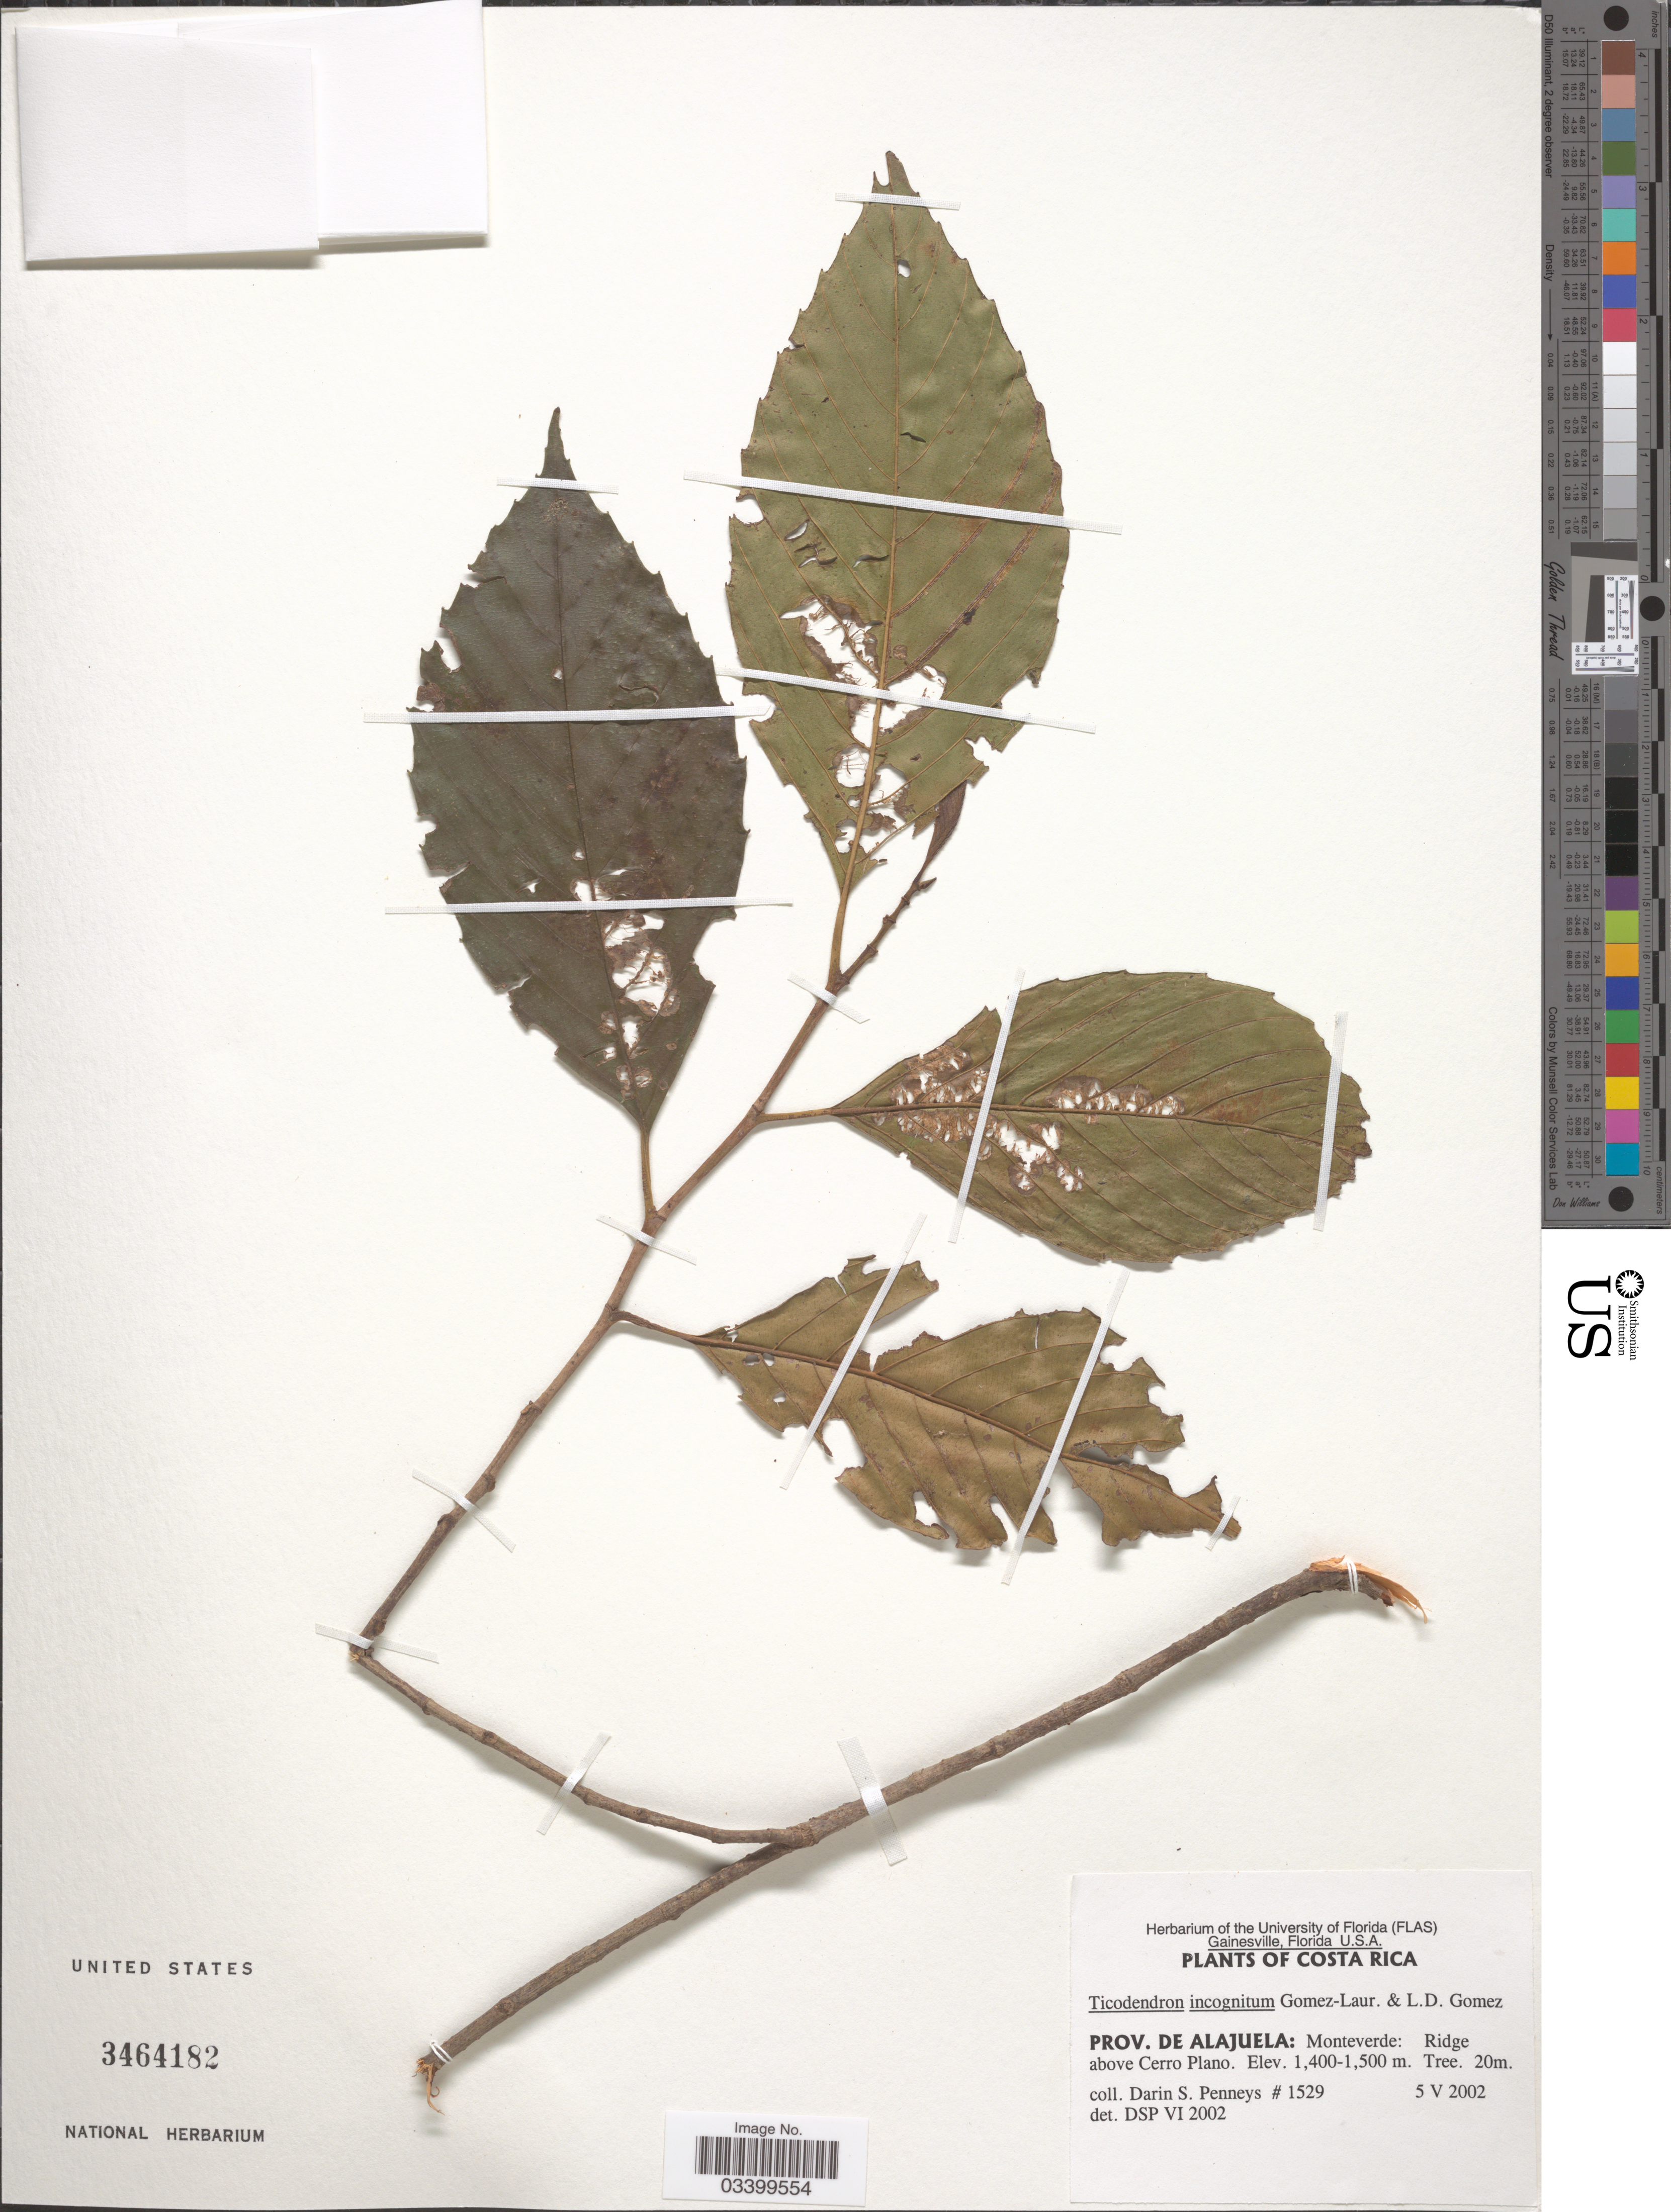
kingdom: Plantae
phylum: Tracheophyta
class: Magnoliopsida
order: Fagales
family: Ticodendraceae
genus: Ticodendron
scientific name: Ticodendron incognitum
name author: Gómez-Laur. & L.D. Gómez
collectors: D. S. Penneys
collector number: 1529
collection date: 2002-05-05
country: Costa Rica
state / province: Alajuela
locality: Monteverde: Ridge above Cerro Plano.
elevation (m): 1400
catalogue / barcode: US 3464182